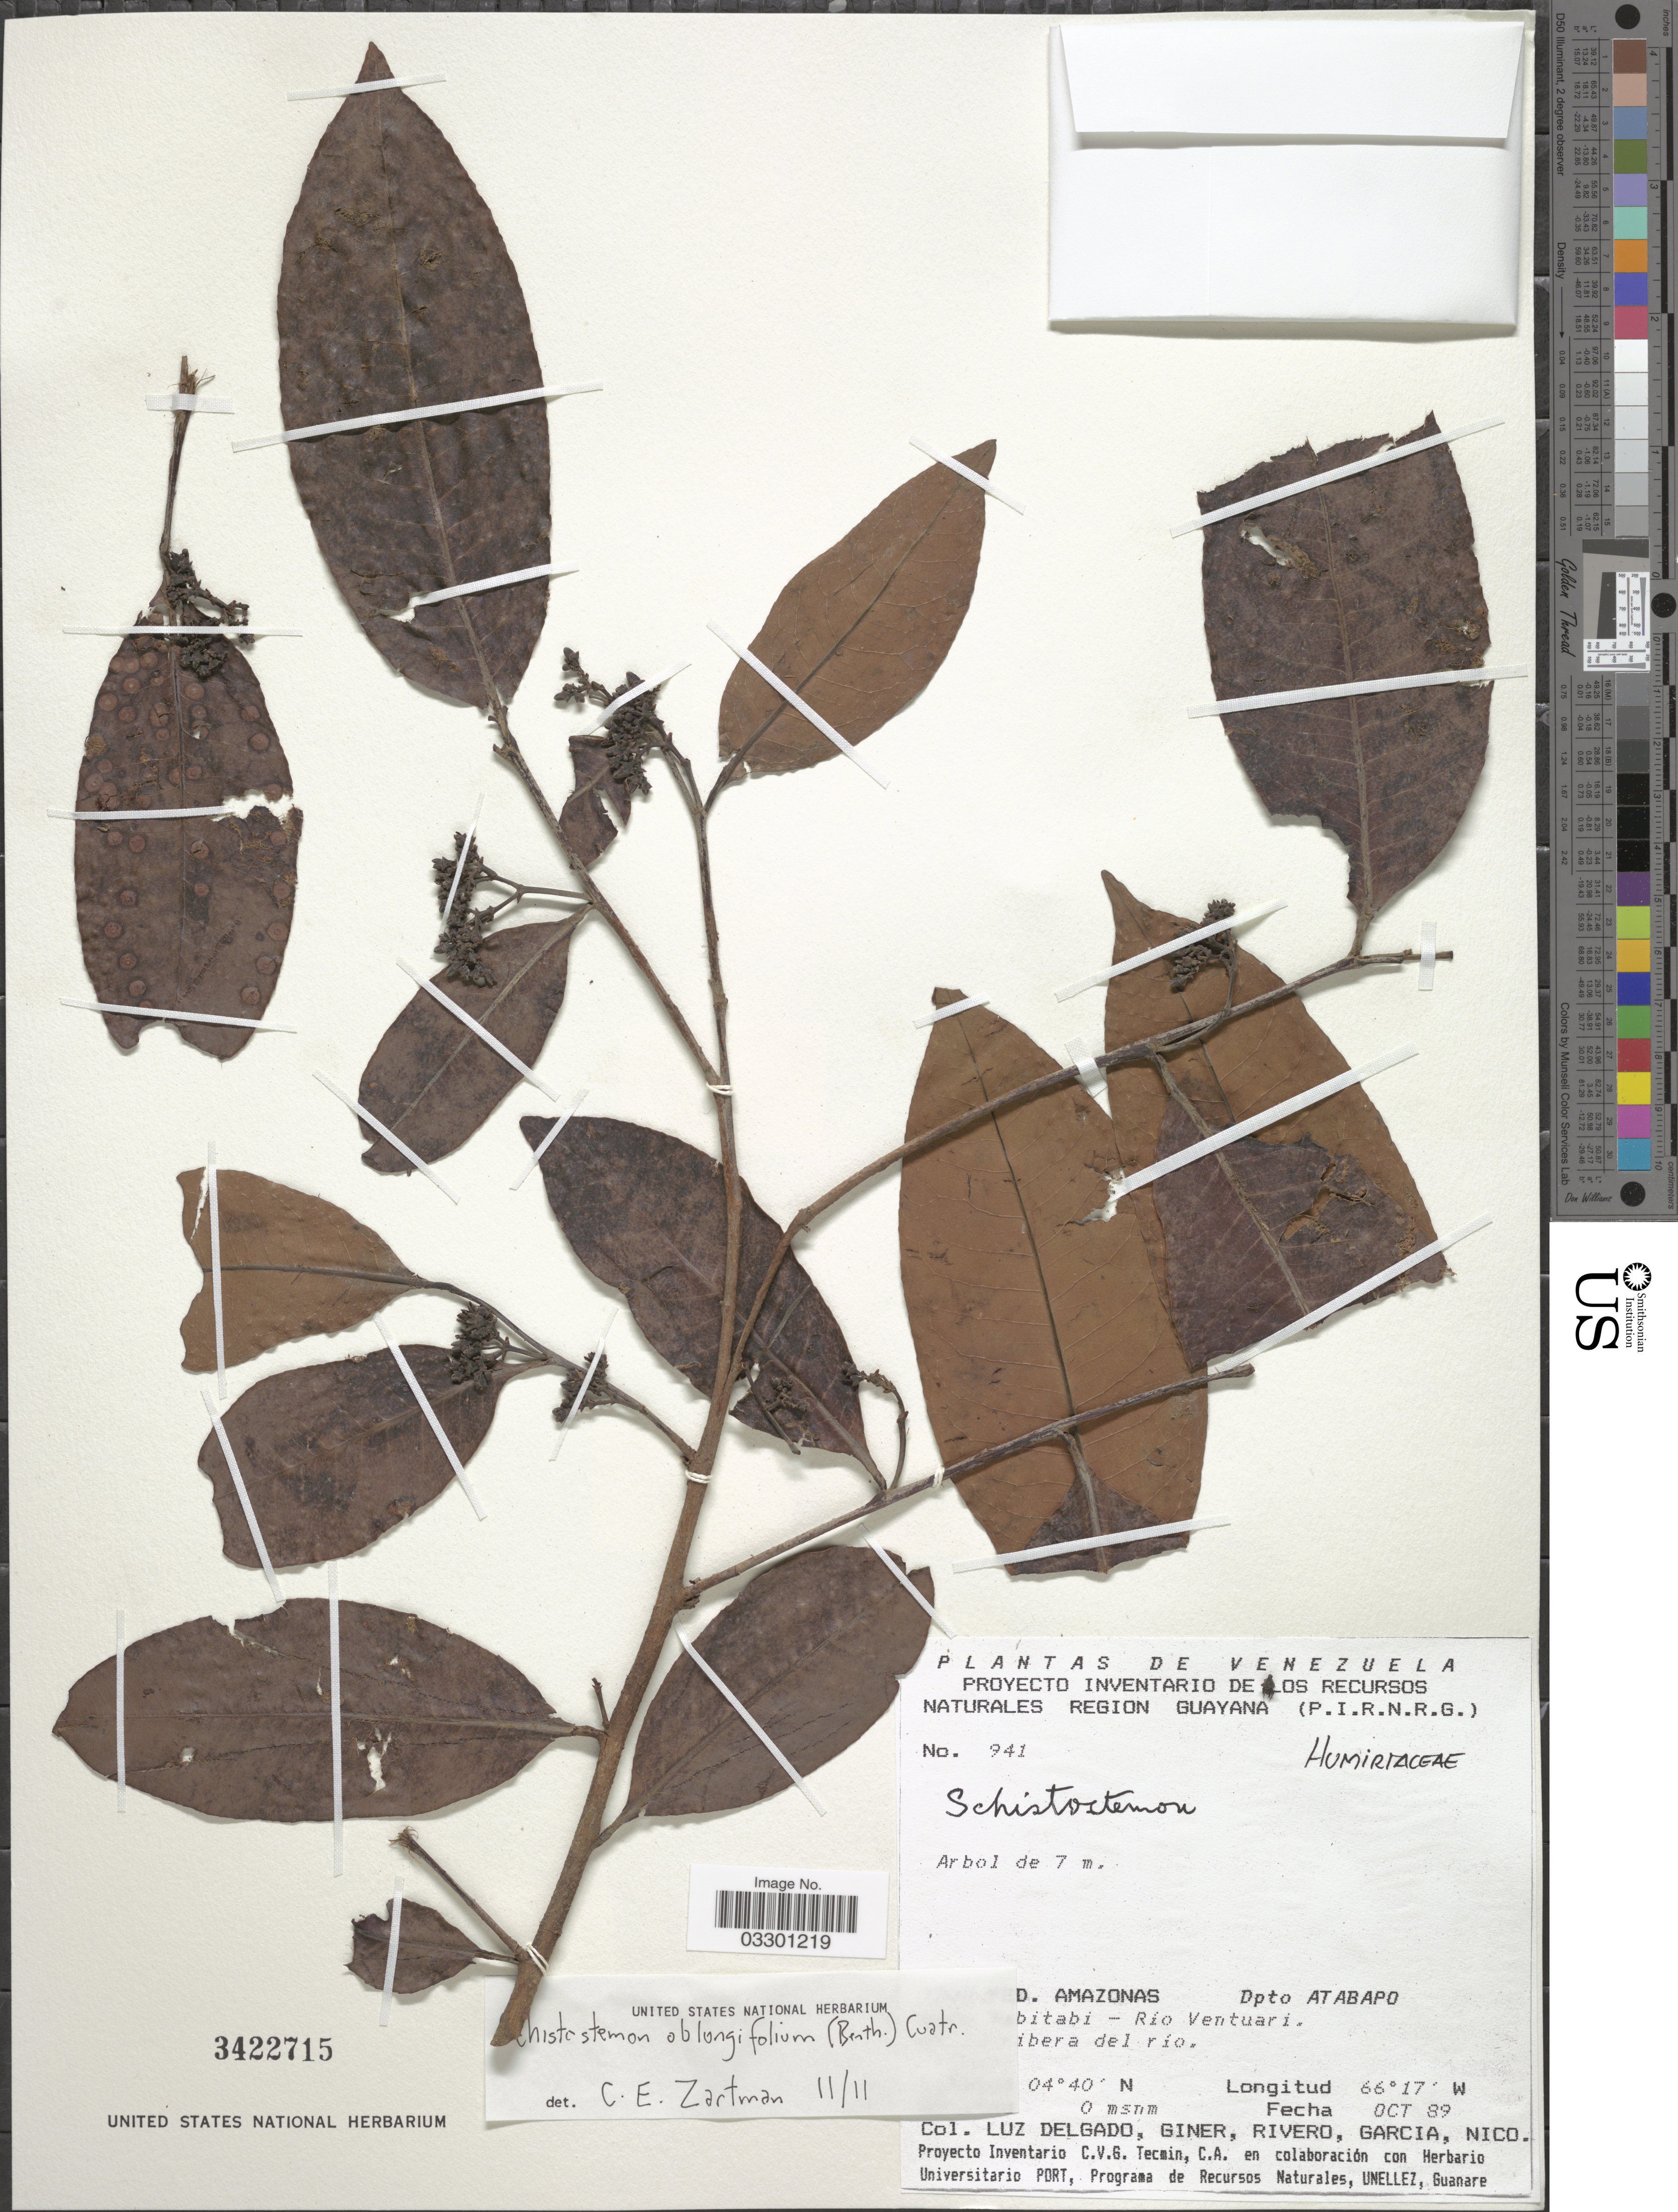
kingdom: Plantae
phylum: Tracheophyta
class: Magnoliopsida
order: Malpighiales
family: Humiriaceae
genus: Schistostemon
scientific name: Schistostemon oblongifolius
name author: (Benth.) Cuatrec.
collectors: L. Delgado V., Giner, -. Rivero, H. Garcia & Nico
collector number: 941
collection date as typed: Transcribed d/m/y: /10/89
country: Venezuela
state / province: Amazonas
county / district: Atabapo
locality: [illegible text]bitabi - Río Ventuari. [illegible text]ibera del río.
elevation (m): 0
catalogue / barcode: US 3422715